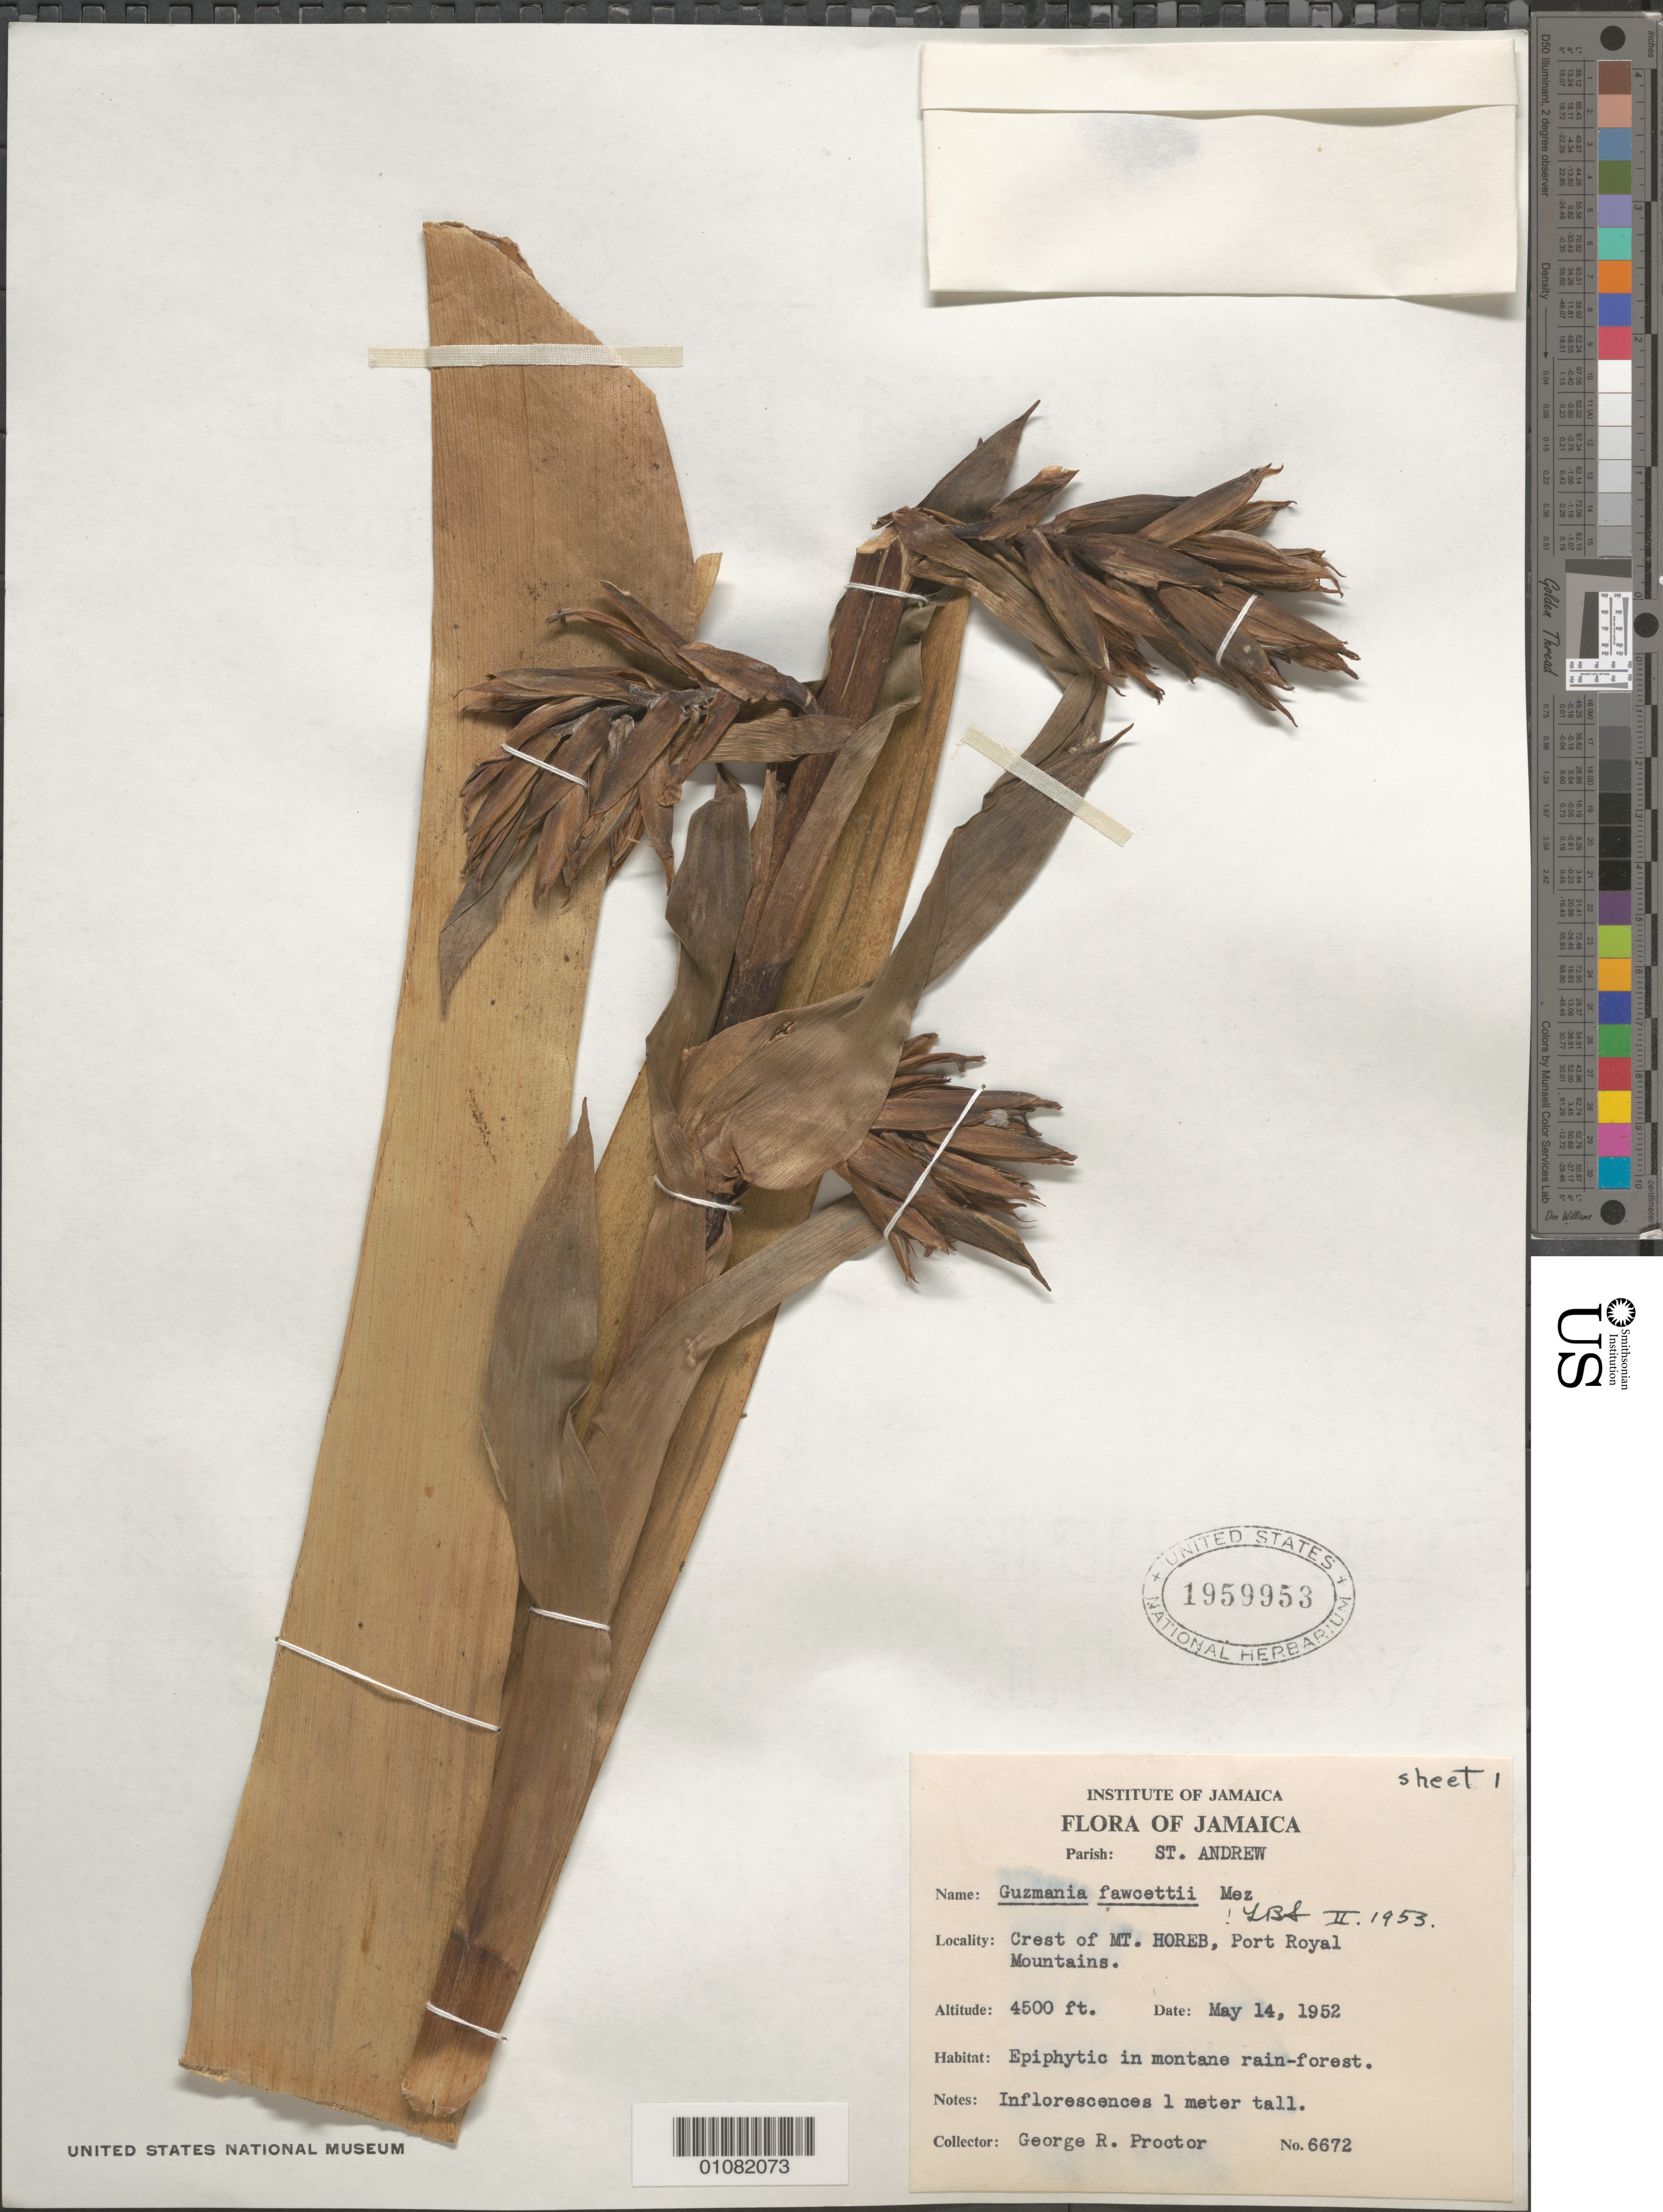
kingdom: Plantae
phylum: Tracheophyta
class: Liliopsida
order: Poales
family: Bromeliaceae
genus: Guzmania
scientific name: Guzmania fawcettii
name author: Mez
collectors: G. R. Proctor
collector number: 6672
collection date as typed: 14 May 1952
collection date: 1952-05-14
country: Jamaica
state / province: Saint Andrew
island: Jamaica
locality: Crest of Mt. Horeb, Port Royal Mountains.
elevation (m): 1372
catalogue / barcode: US 1959953